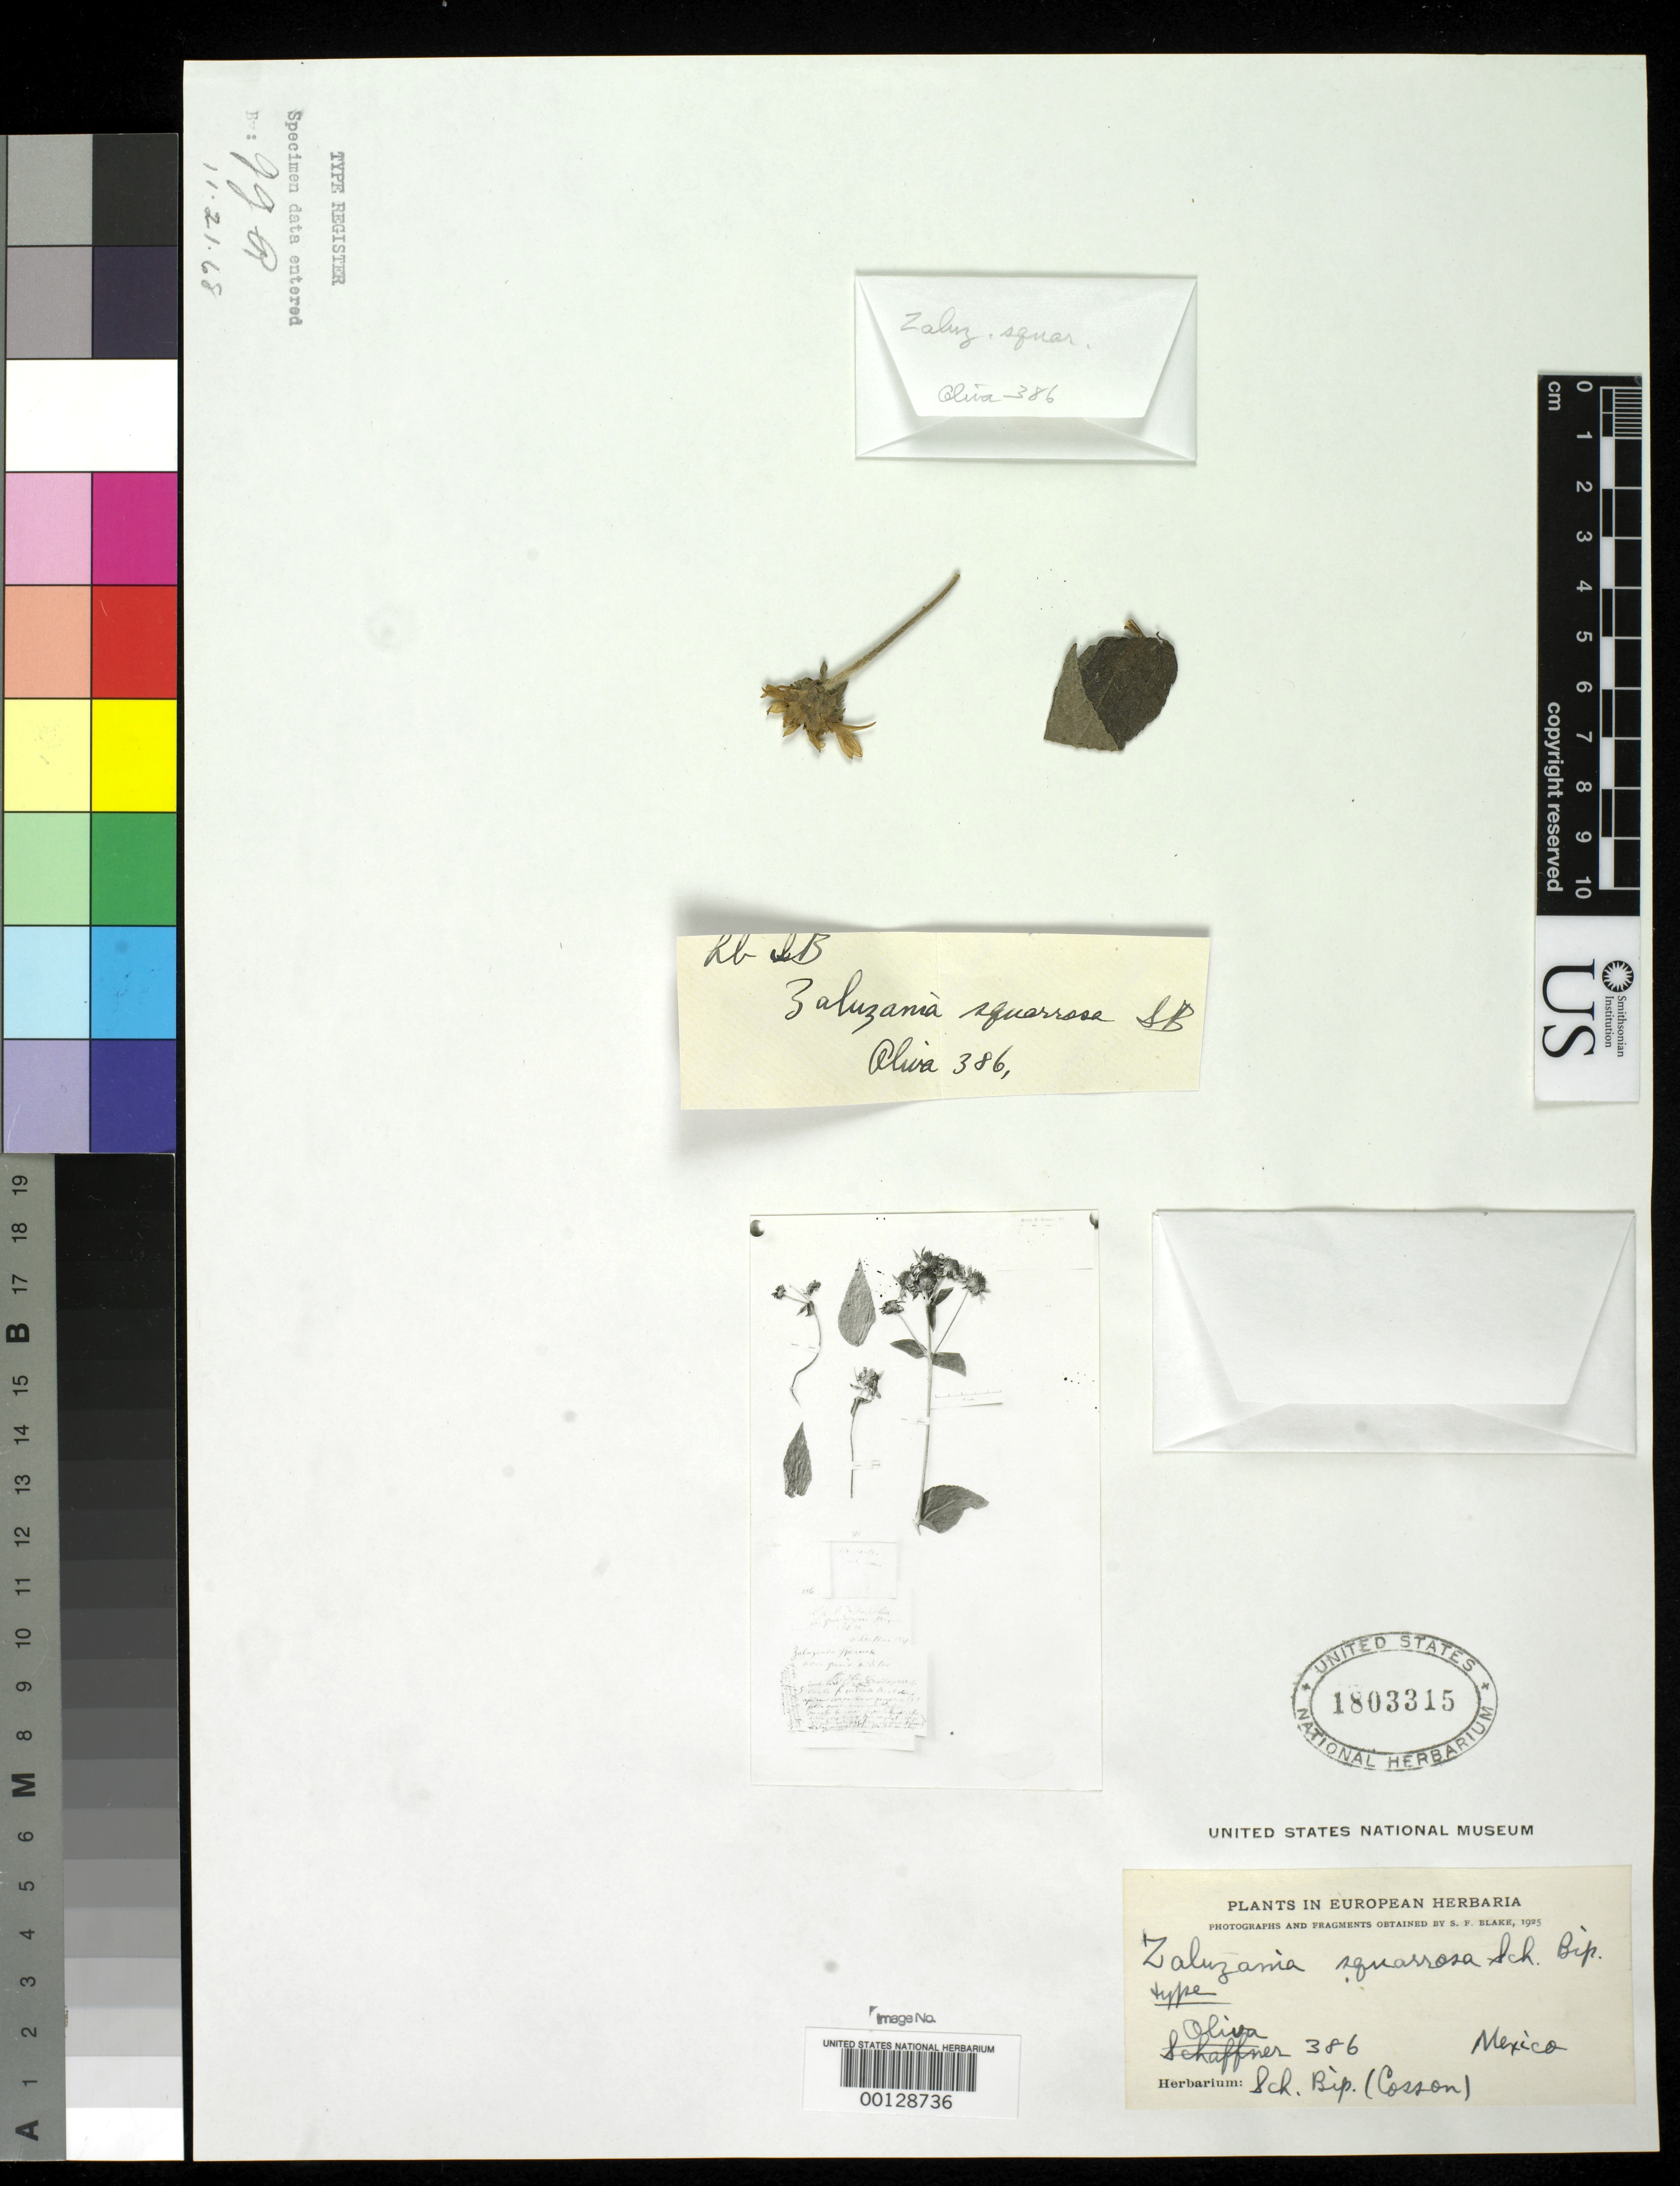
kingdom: Plantae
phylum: Tracheophyta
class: Magnoliopsida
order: Asterales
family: Asteraceae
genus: Zaluzania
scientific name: Zaluzania squarrosa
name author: Sch. Bip.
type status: Type Fragment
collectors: L. Oliva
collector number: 386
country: Mexico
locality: E of Monserrat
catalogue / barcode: US 1803315